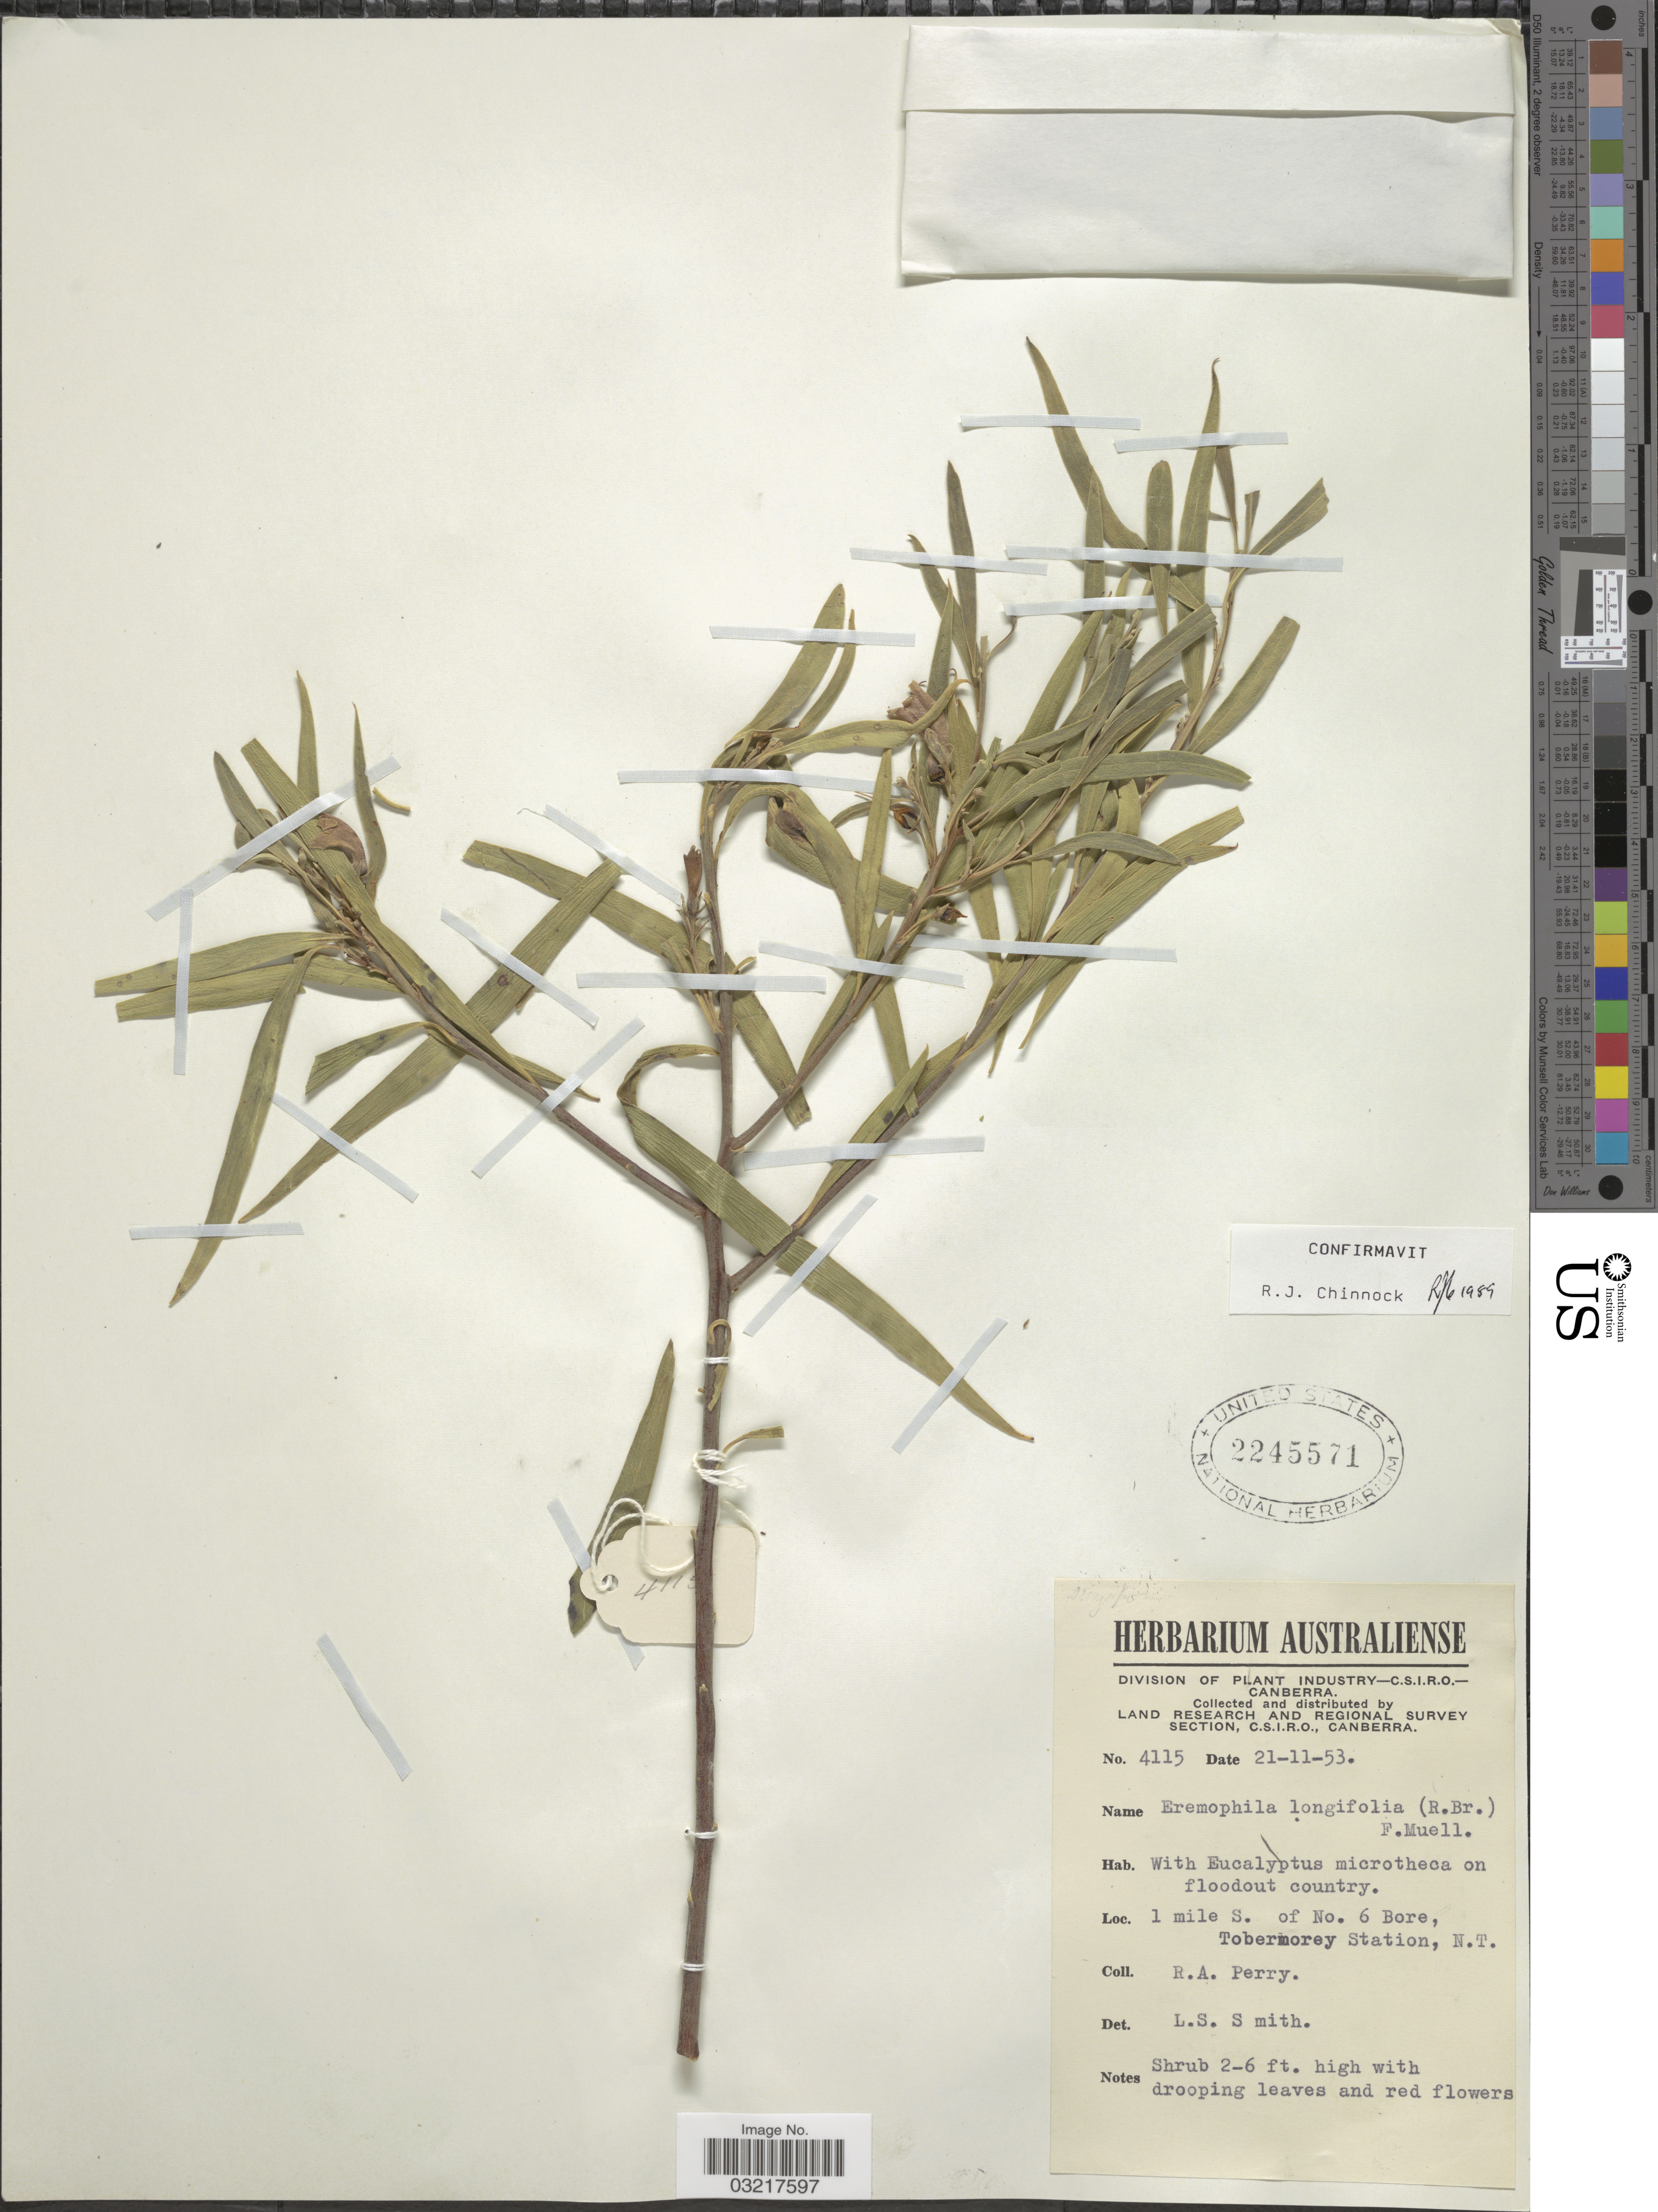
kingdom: Plantae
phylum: Tracheophyta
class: Magnoliopsida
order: Lamiales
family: Scrophulariaceae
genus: Eremophila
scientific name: Eremophila longifolia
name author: (R. Br.) F. Muell.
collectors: Perry, R. A.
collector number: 4115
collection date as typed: Transcribed d/m/y: 21/11/53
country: Australia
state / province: Northern Territory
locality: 1 mile S. of No. 6 Bore, Tobermorey Station, N.T.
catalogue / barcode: US 2245571